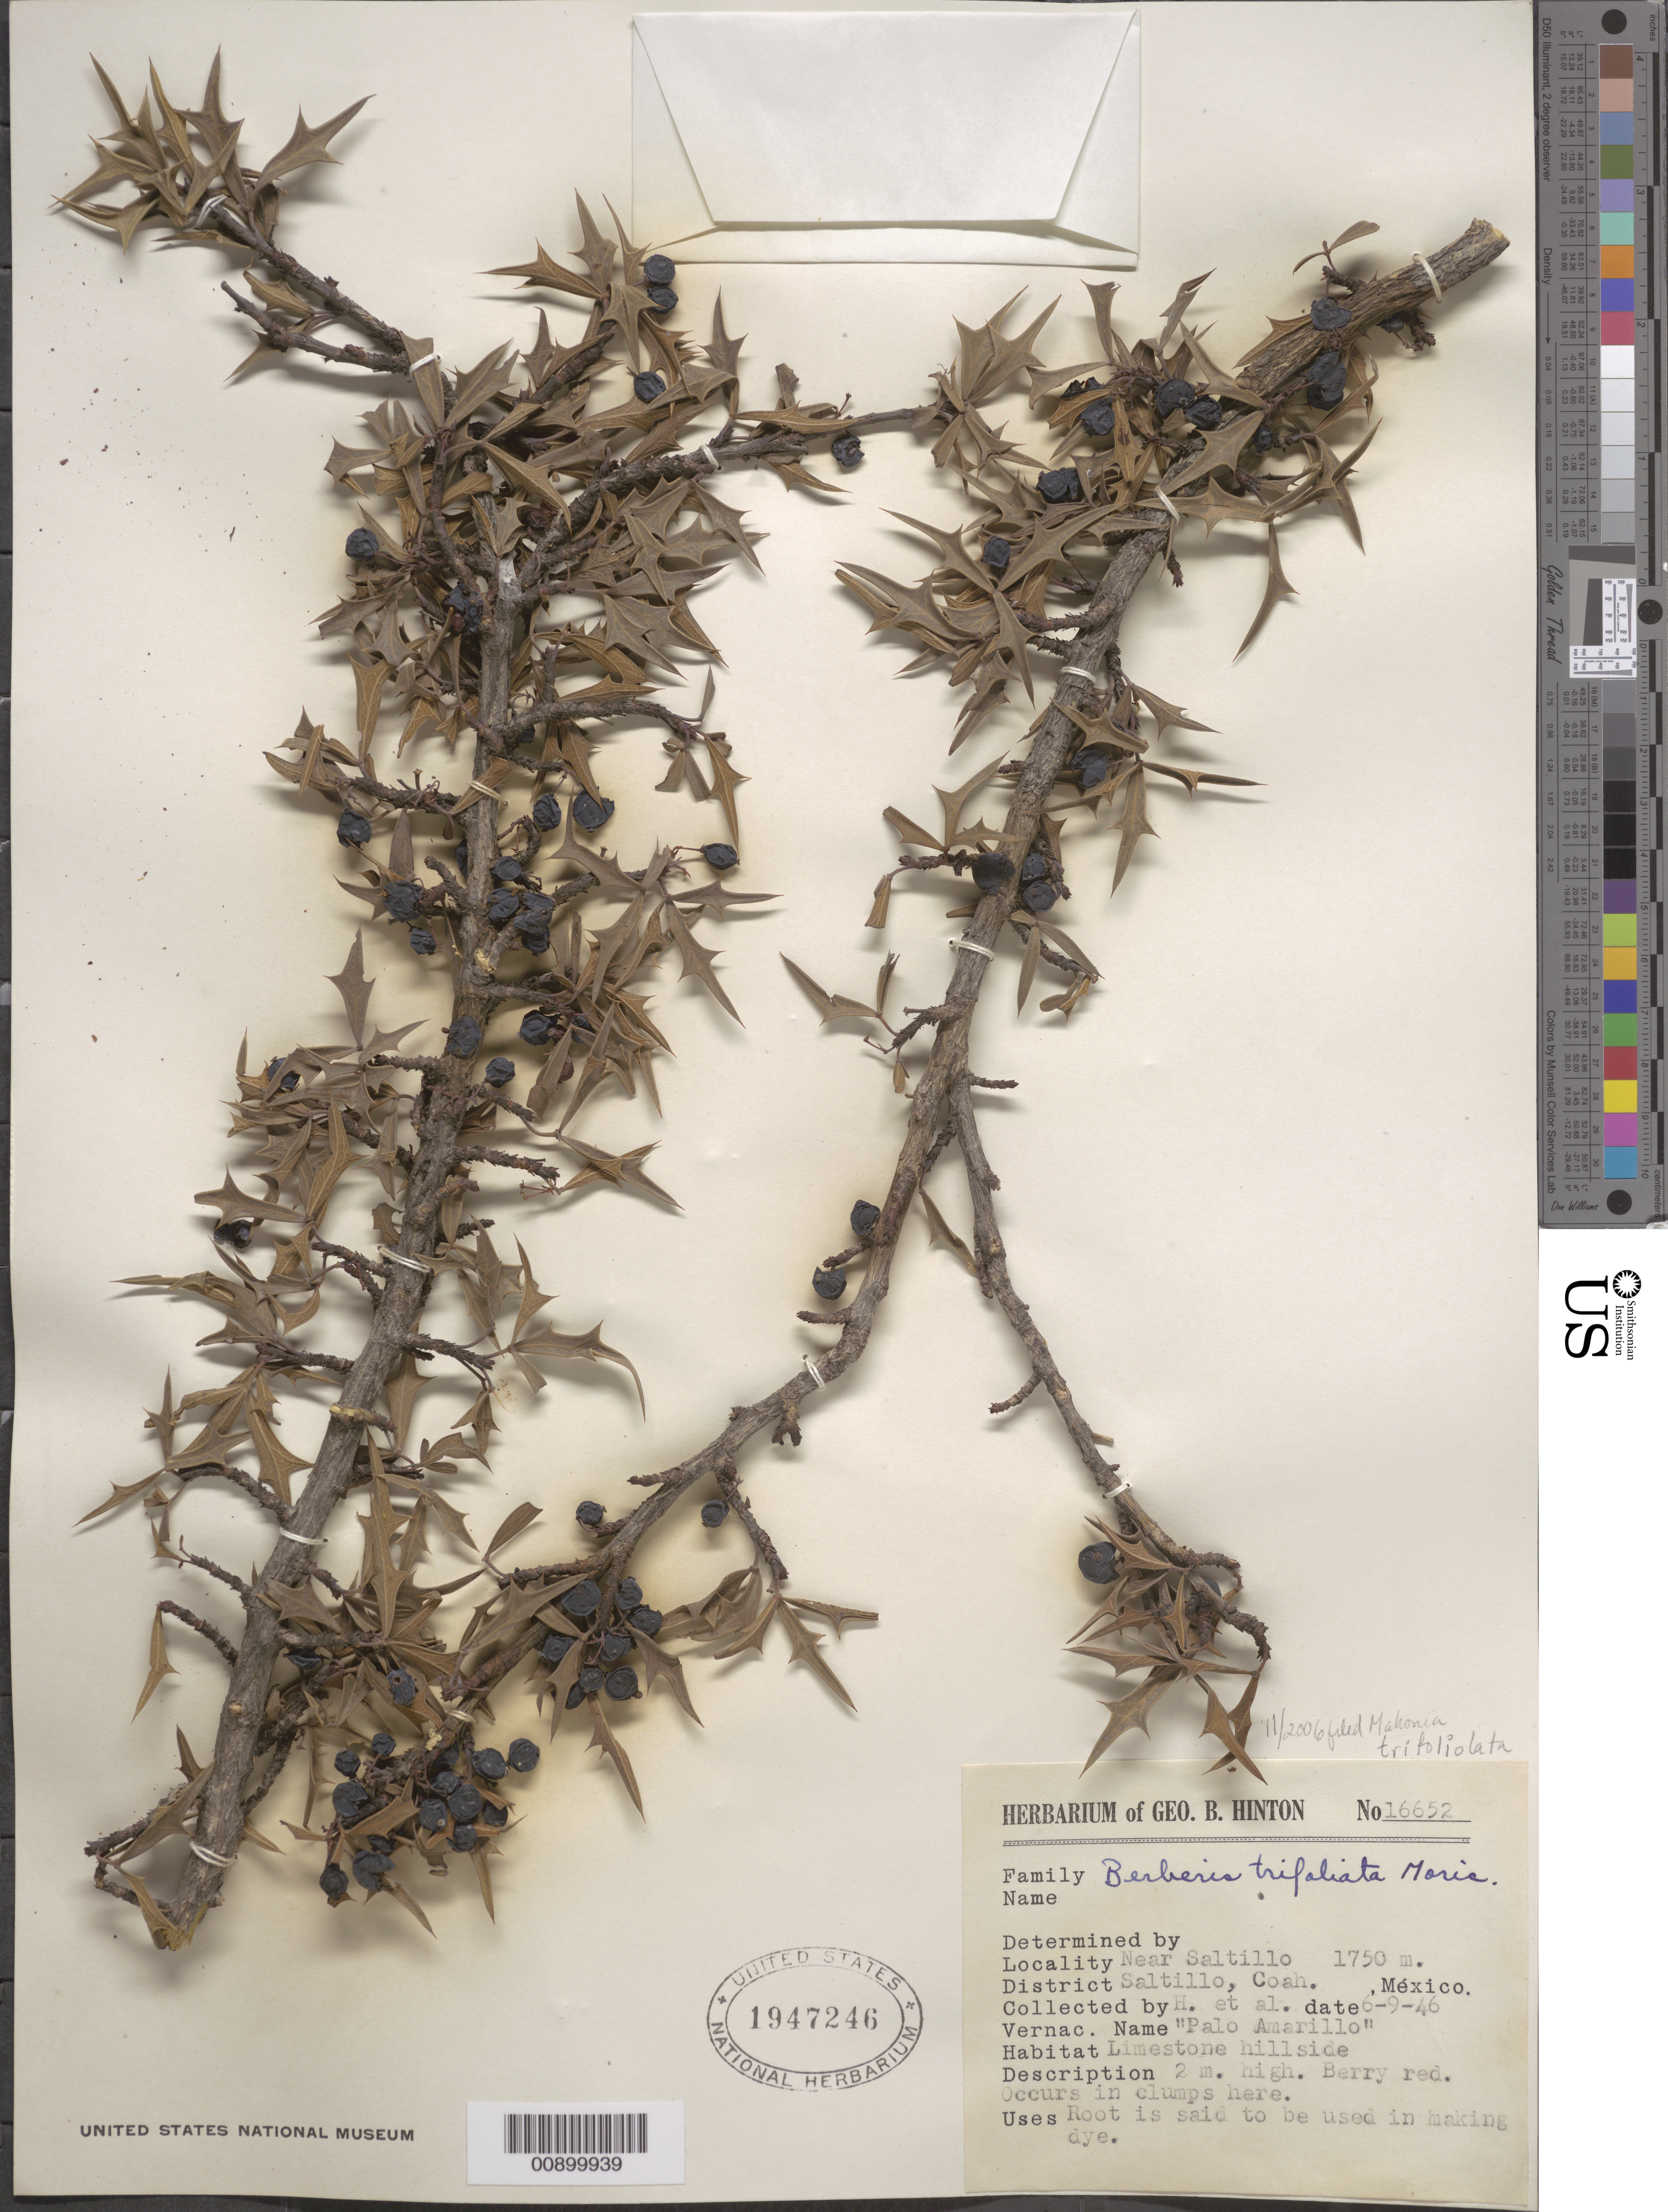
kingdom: Plantae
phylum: Tracheophyta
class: Magnoliopsida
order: Ranunculales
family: Berberidaceae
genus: Mahonia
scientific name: Mahonia trifoliolata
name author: (Monic.) Fedde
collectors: G. B. Hinton & et al.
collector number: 16652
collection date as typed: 09 Jun 1946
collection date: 1946-06-09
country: Mexico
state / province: Coahuila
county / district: Saltillo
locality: Near Saltillo, District Saltillo, Coahuila.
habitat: Limestone hillside.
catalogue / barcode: US 1947246